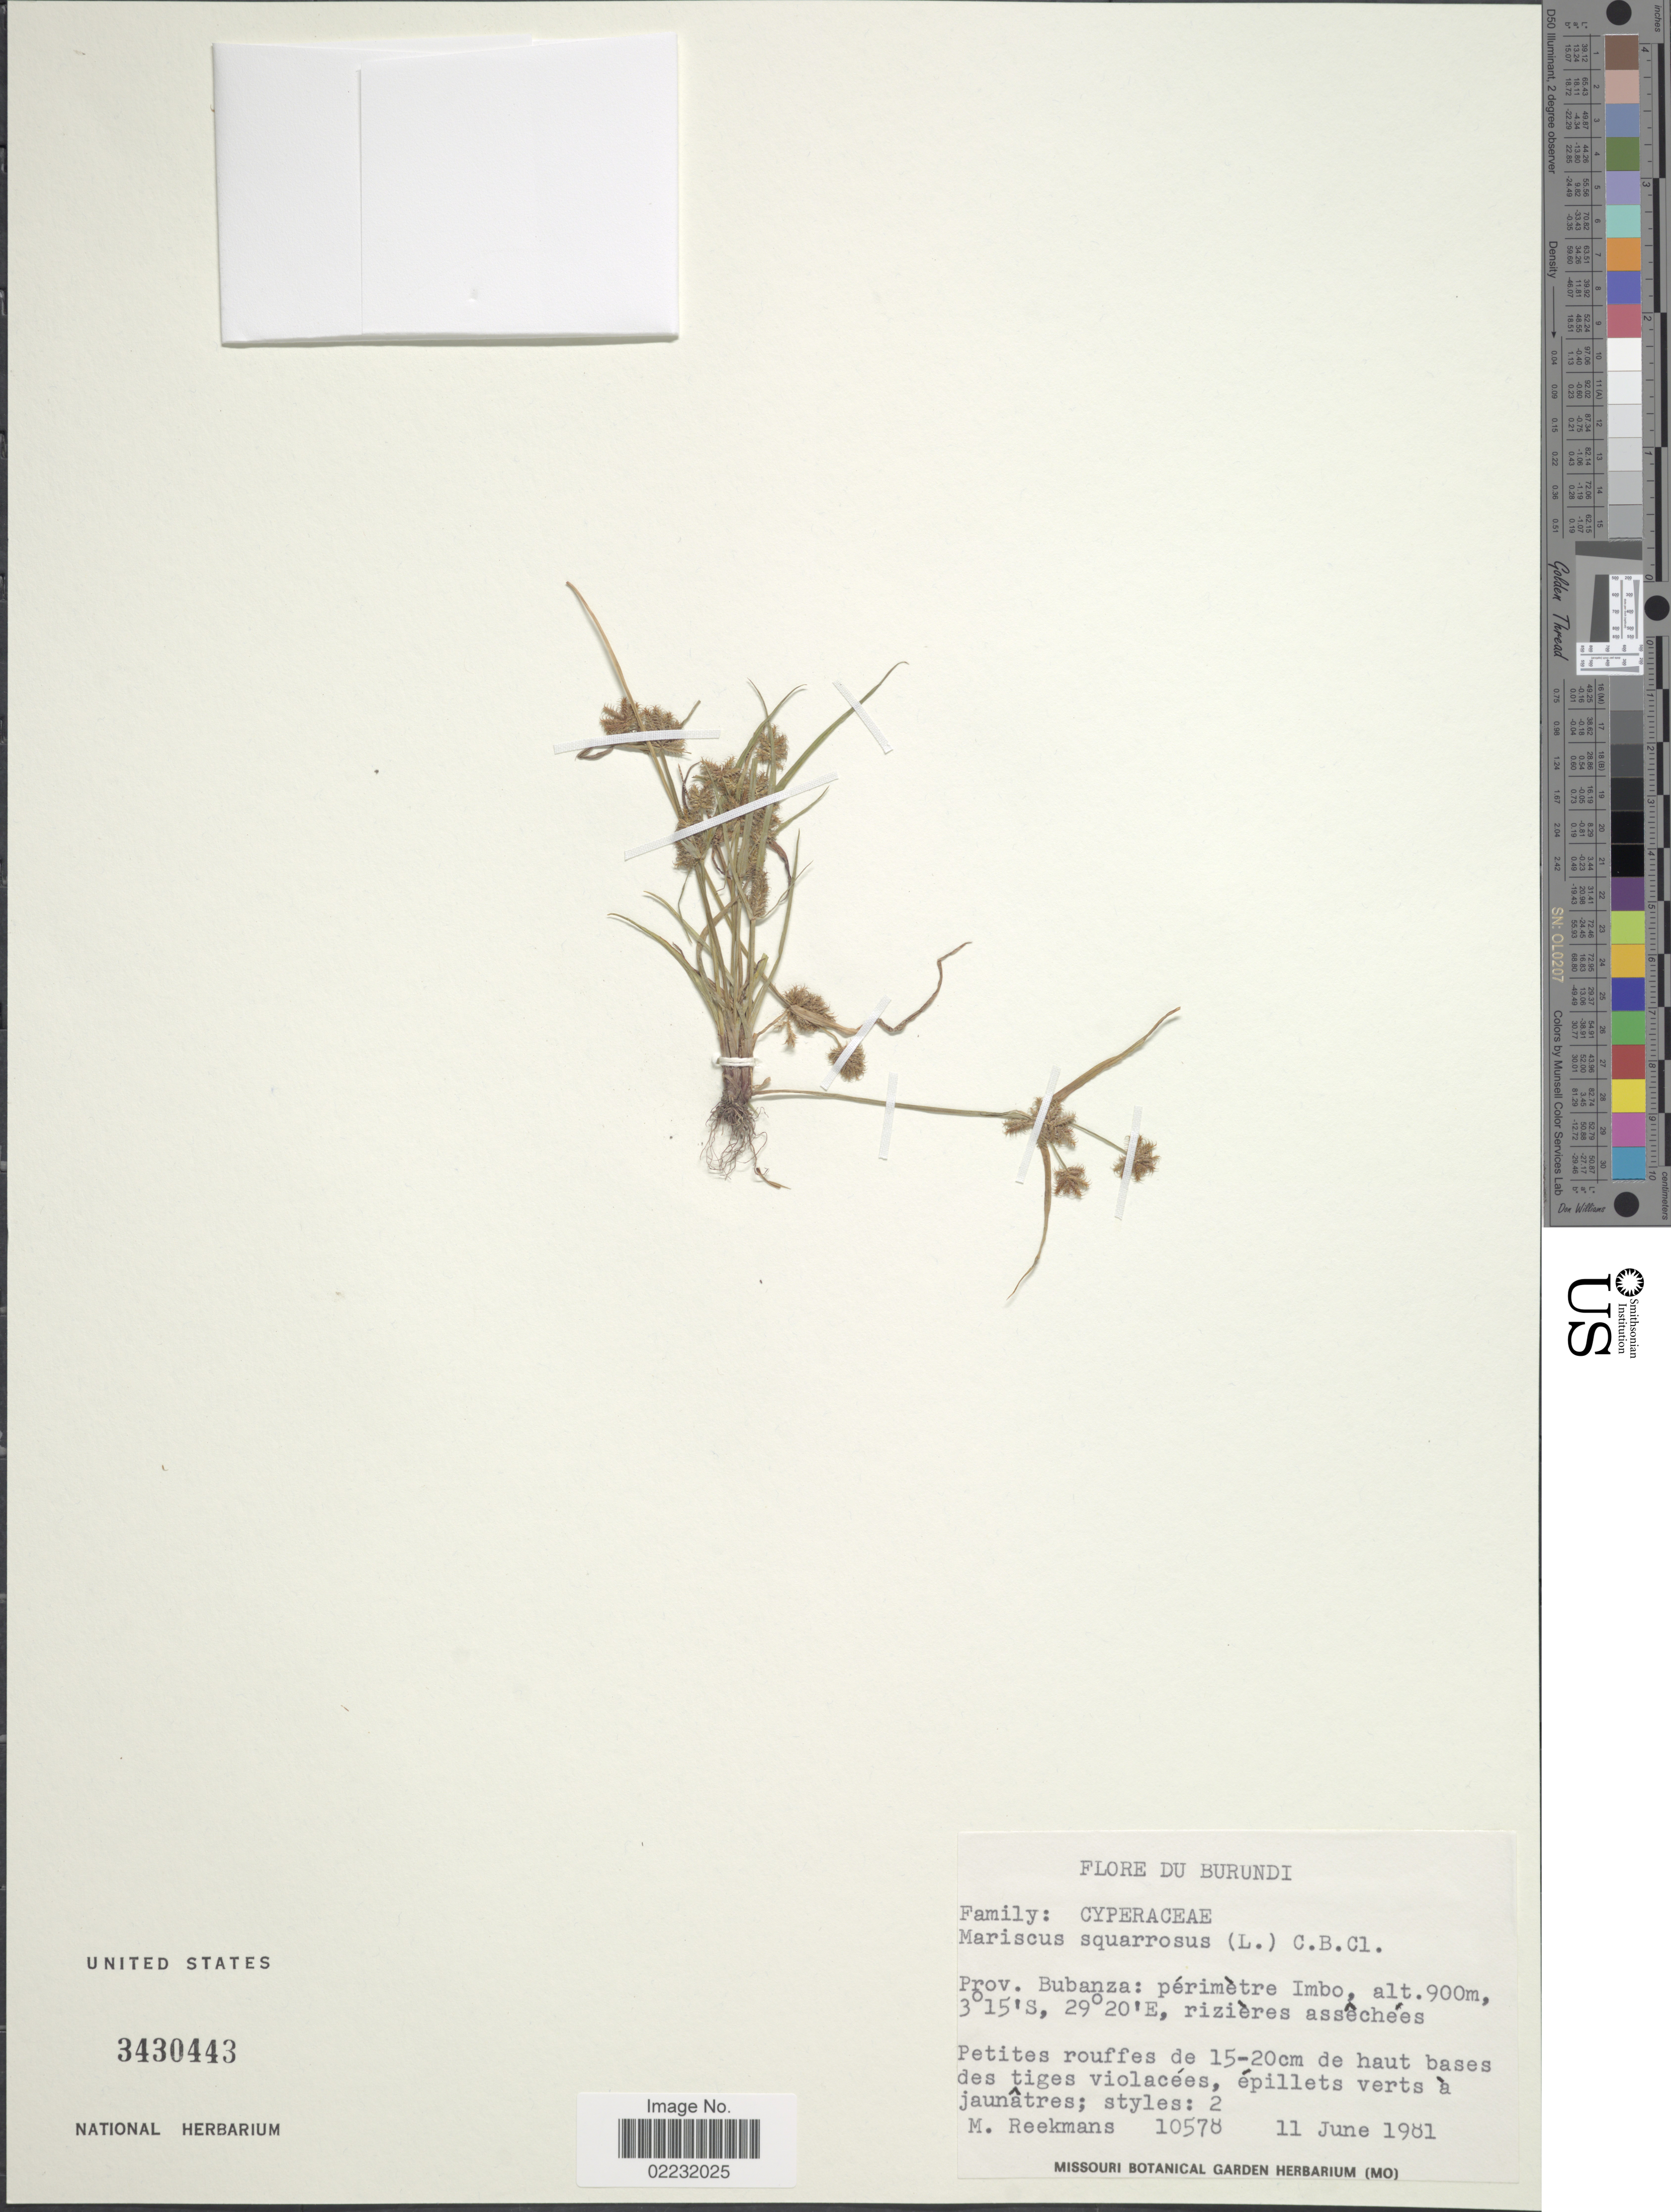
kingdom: Plantae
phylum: Tracheophyta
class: Liliopsida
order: Poales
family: Cyperaceae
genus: Cyperus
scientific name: Cyperus squarrosus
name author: L.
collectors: M. Reekmans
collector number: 10578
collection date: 1981-06-11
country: Burundi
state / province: Bubanza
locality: Perimetre Imbo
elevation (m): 900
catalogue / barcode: US 3430443